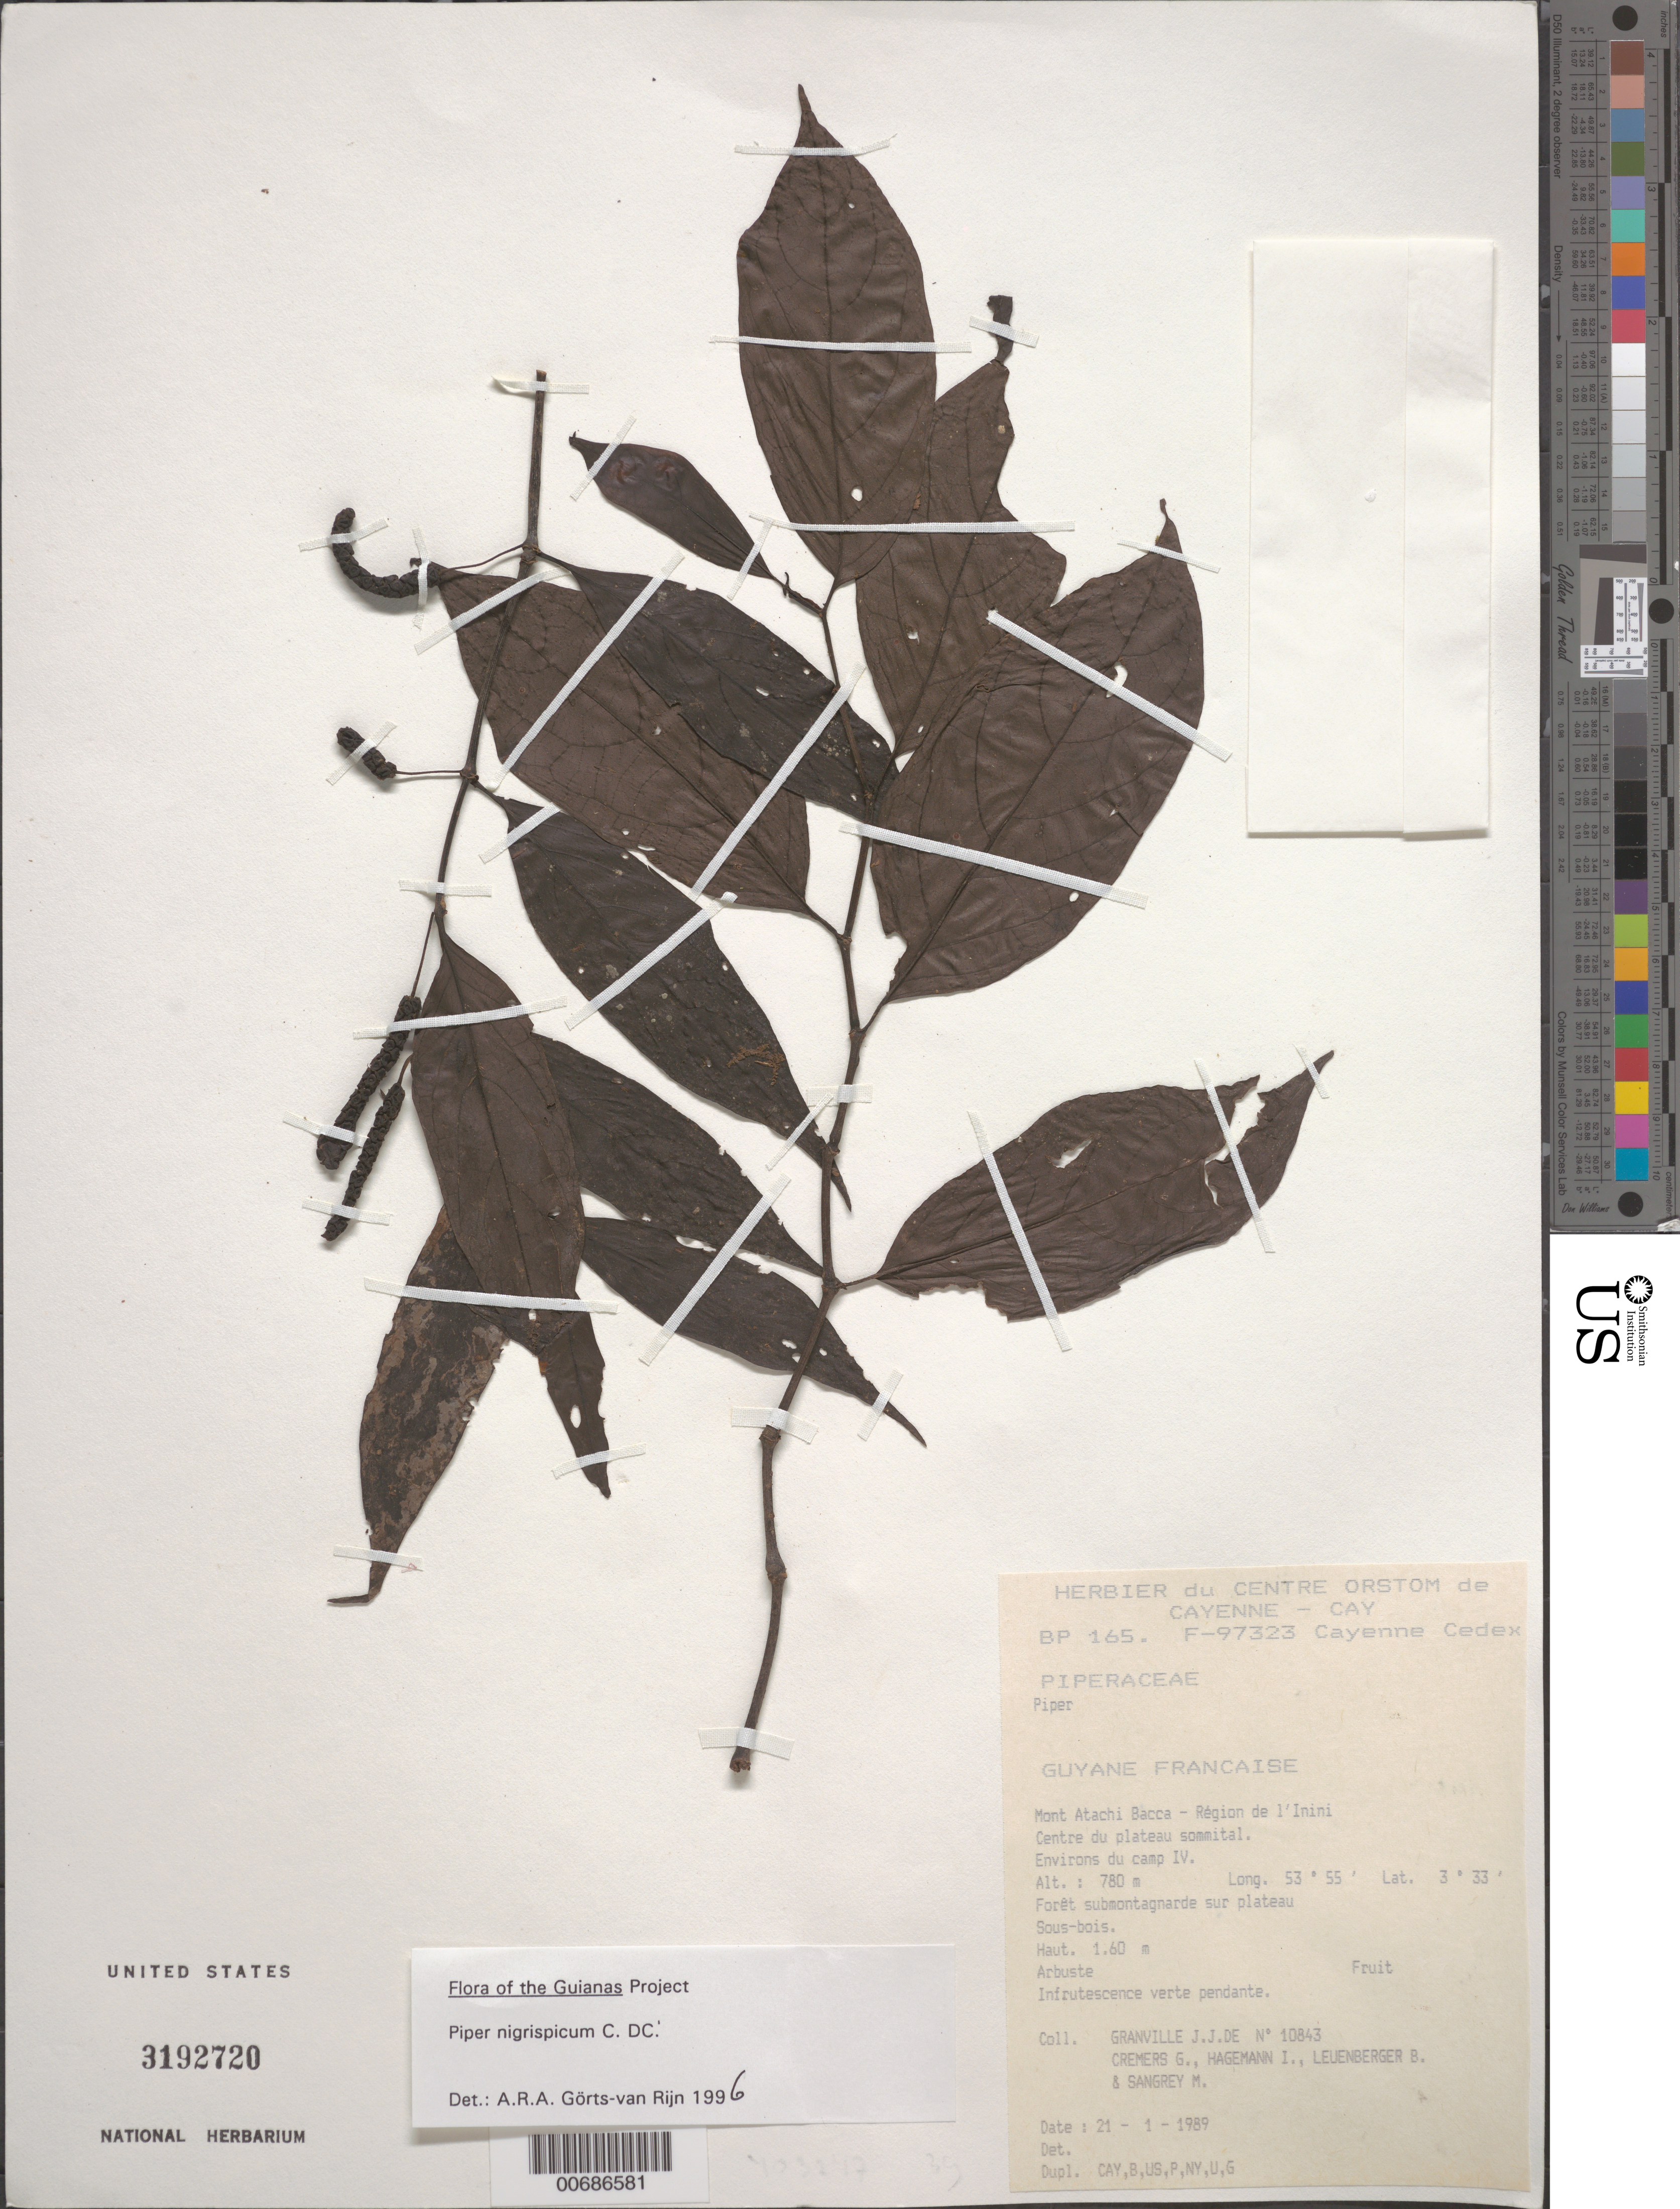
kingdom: Plantae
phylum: Tracheophyta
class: Magnoliopsida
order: Piperales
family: Piperaceae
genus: Piper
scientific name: Piper nigrispicum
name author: C. DC.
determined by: Görts-van Rijn, A. R. A.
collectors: J.-J. de Granville, G. Cremers, J. Hagemann, B. E. Leuenberger & M. S. Sangrey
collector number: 10843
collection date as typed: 21-Jan-89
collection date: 1989-01-21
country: French Guiana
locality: Mont Atachi Bacca, région de l'Inini. Centre du plateau sommital. Environs du camp IV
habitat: Forêt submontagnarde sur plateau. Sous bois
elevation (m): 780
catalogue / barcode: US 3192720